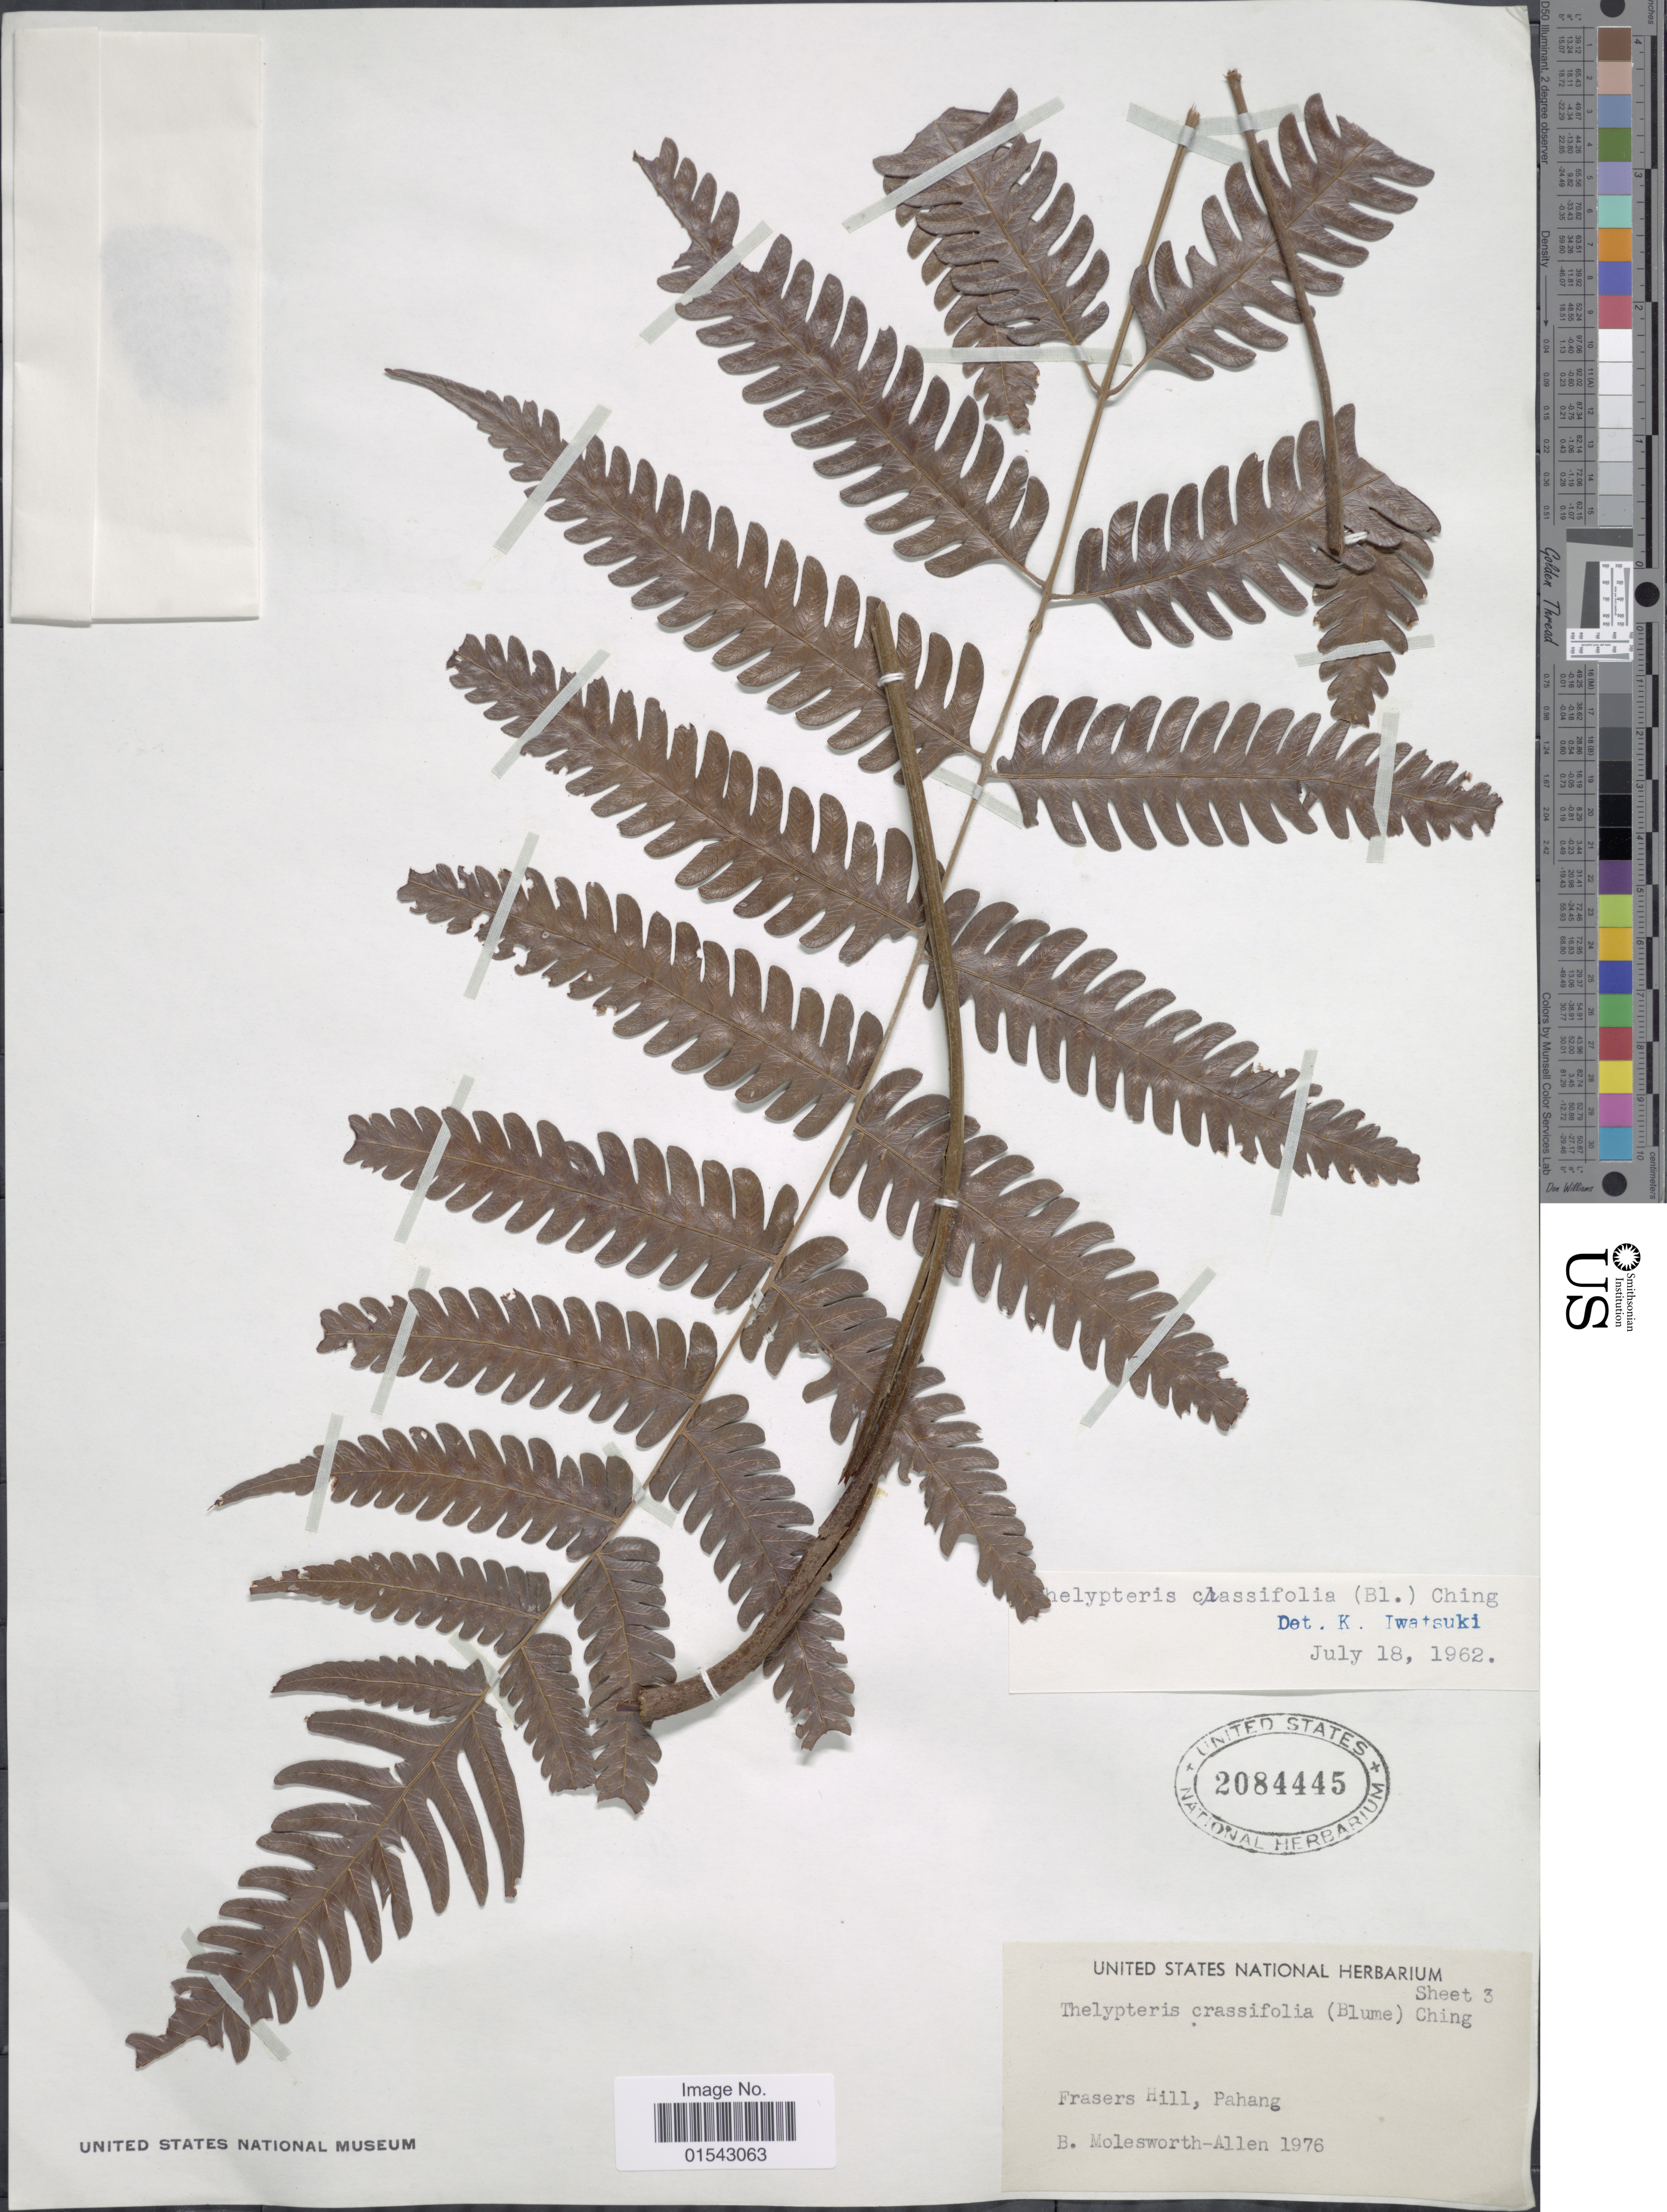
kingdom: Plantae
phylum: Tracheophyta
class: Polypodiopsida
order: Polypodiales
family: Thelypteridaceae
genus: Mesophlebion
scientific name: Mesophlebion crassifolium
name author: (Blume) Holttum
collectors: B. E. G. Molesworth-Allen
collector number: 1976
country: Malaysia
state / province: Pahang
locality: Frasers Hill, Pahang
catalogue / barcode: US 2084445